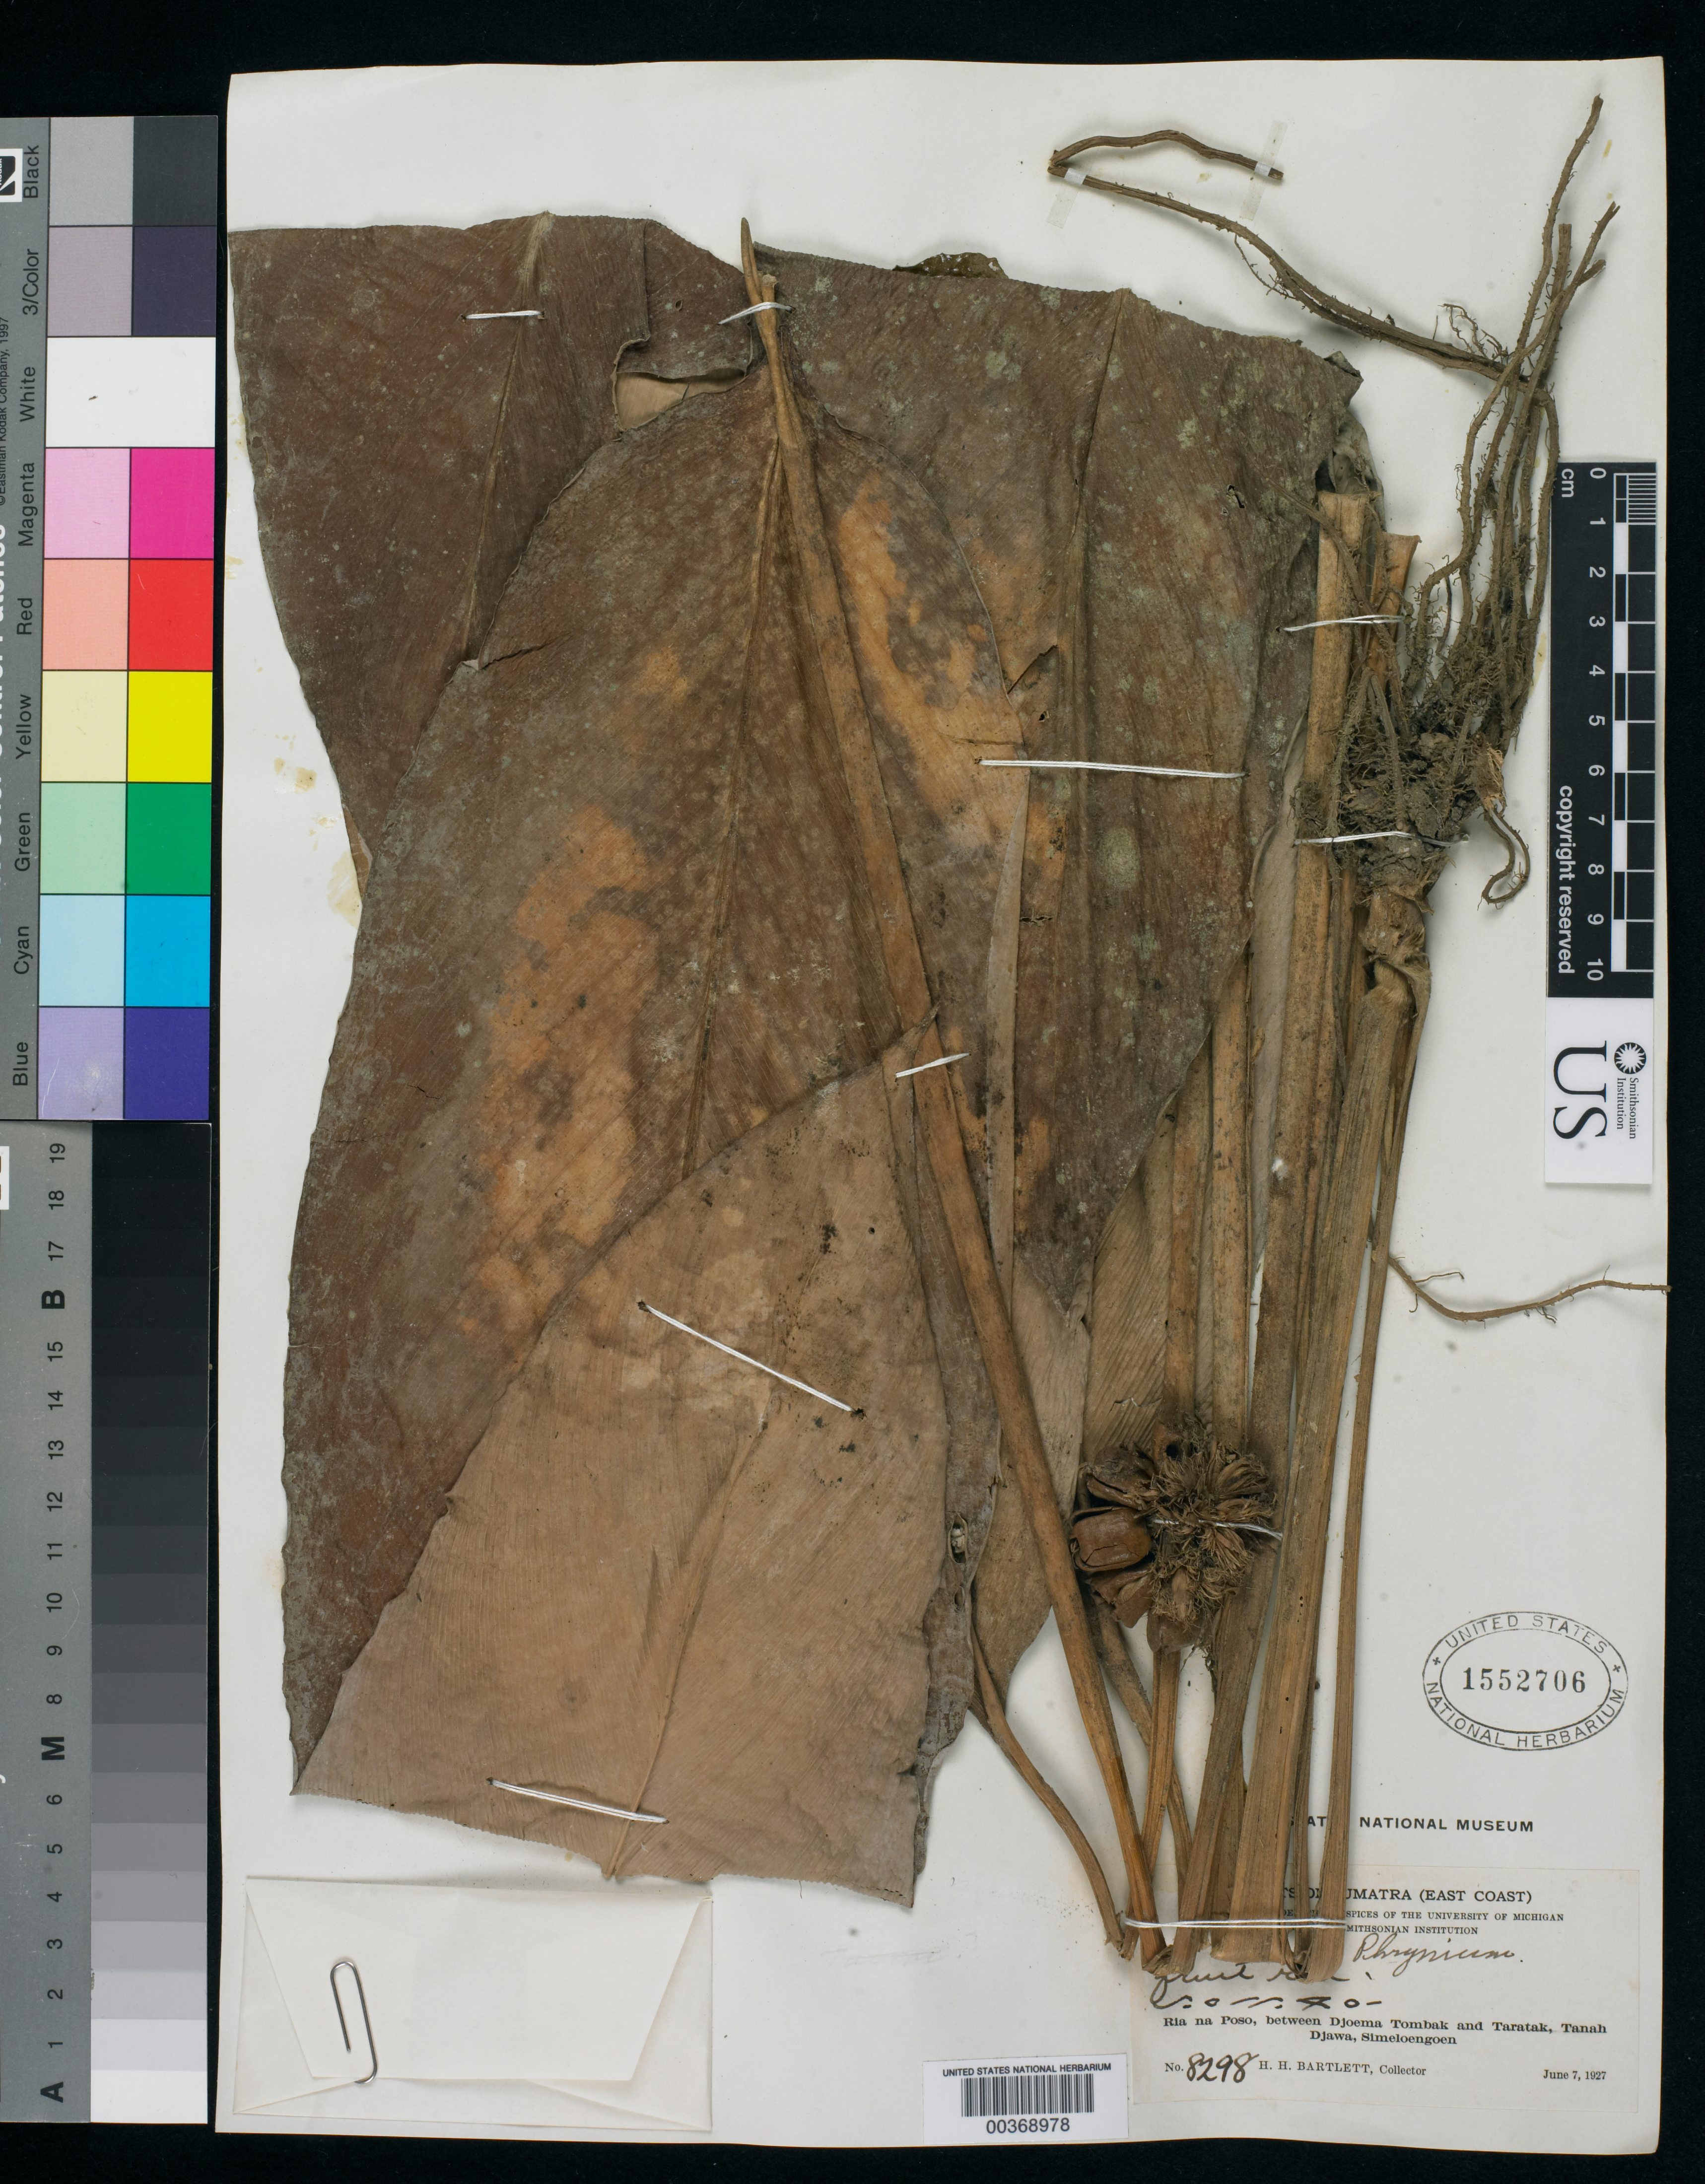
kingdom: Plantae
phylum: Tracheophyta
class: Liliopsida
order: Zingiberales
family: Marantaceae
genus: Phrynium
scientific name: Phrynium sp.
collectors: H. H. Bartlett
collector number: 8298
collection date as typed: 07 Jun 1927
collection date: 1927-06-07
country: Indonesia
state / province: Sumatra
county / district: Sumatera Utara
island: Sumatra I.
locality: (East Coast) Ria na Poso, between Djoema Tombak and Taratak, Tanah Djawa, Simeloengoen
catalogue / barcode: US 1552706